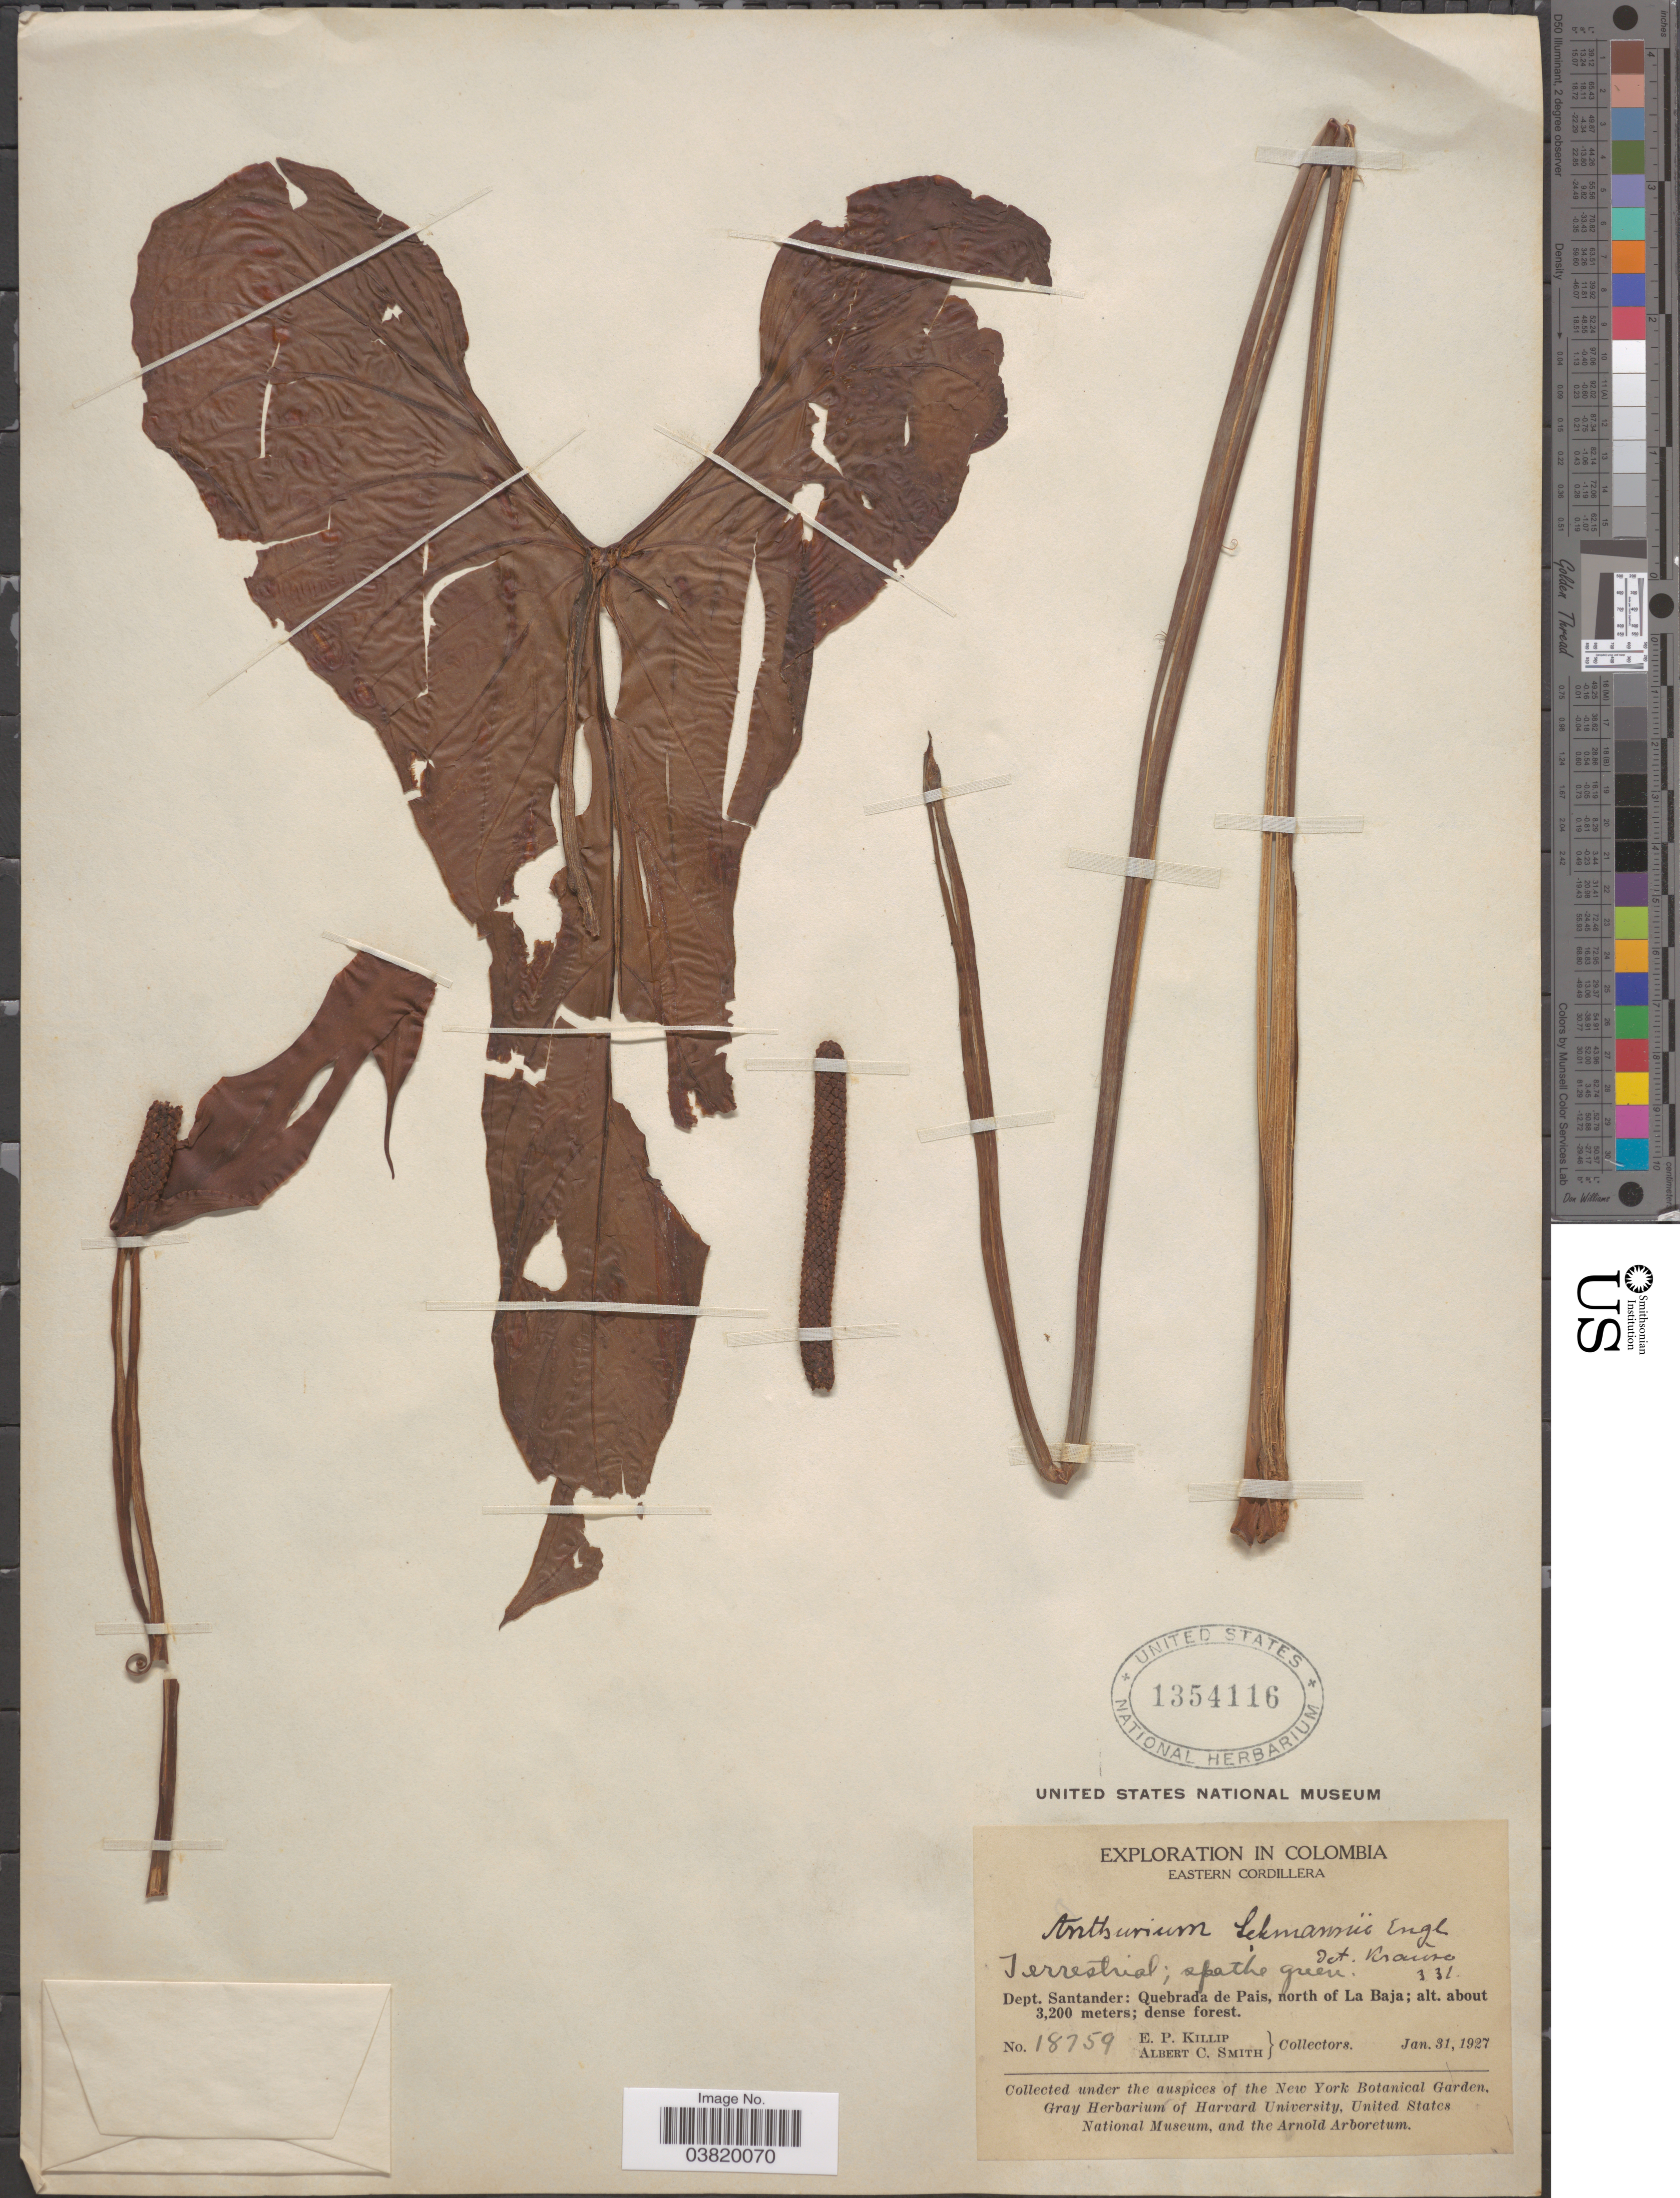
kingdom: Plantae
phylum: Tracheophyta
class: Liliopsida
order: Alismatales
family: Araceae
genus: Anthurium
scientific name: Anthurium lehmannii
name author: Engl.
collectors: E. P. Killip & A. C. Smith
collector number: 18759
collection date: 1927-01-31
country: Colombia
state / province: Santander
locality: Eastern Cordillera. Dept. Santander: Quebrada de Pais, north of La Baja.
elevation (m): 3200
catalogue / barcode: US 1354116